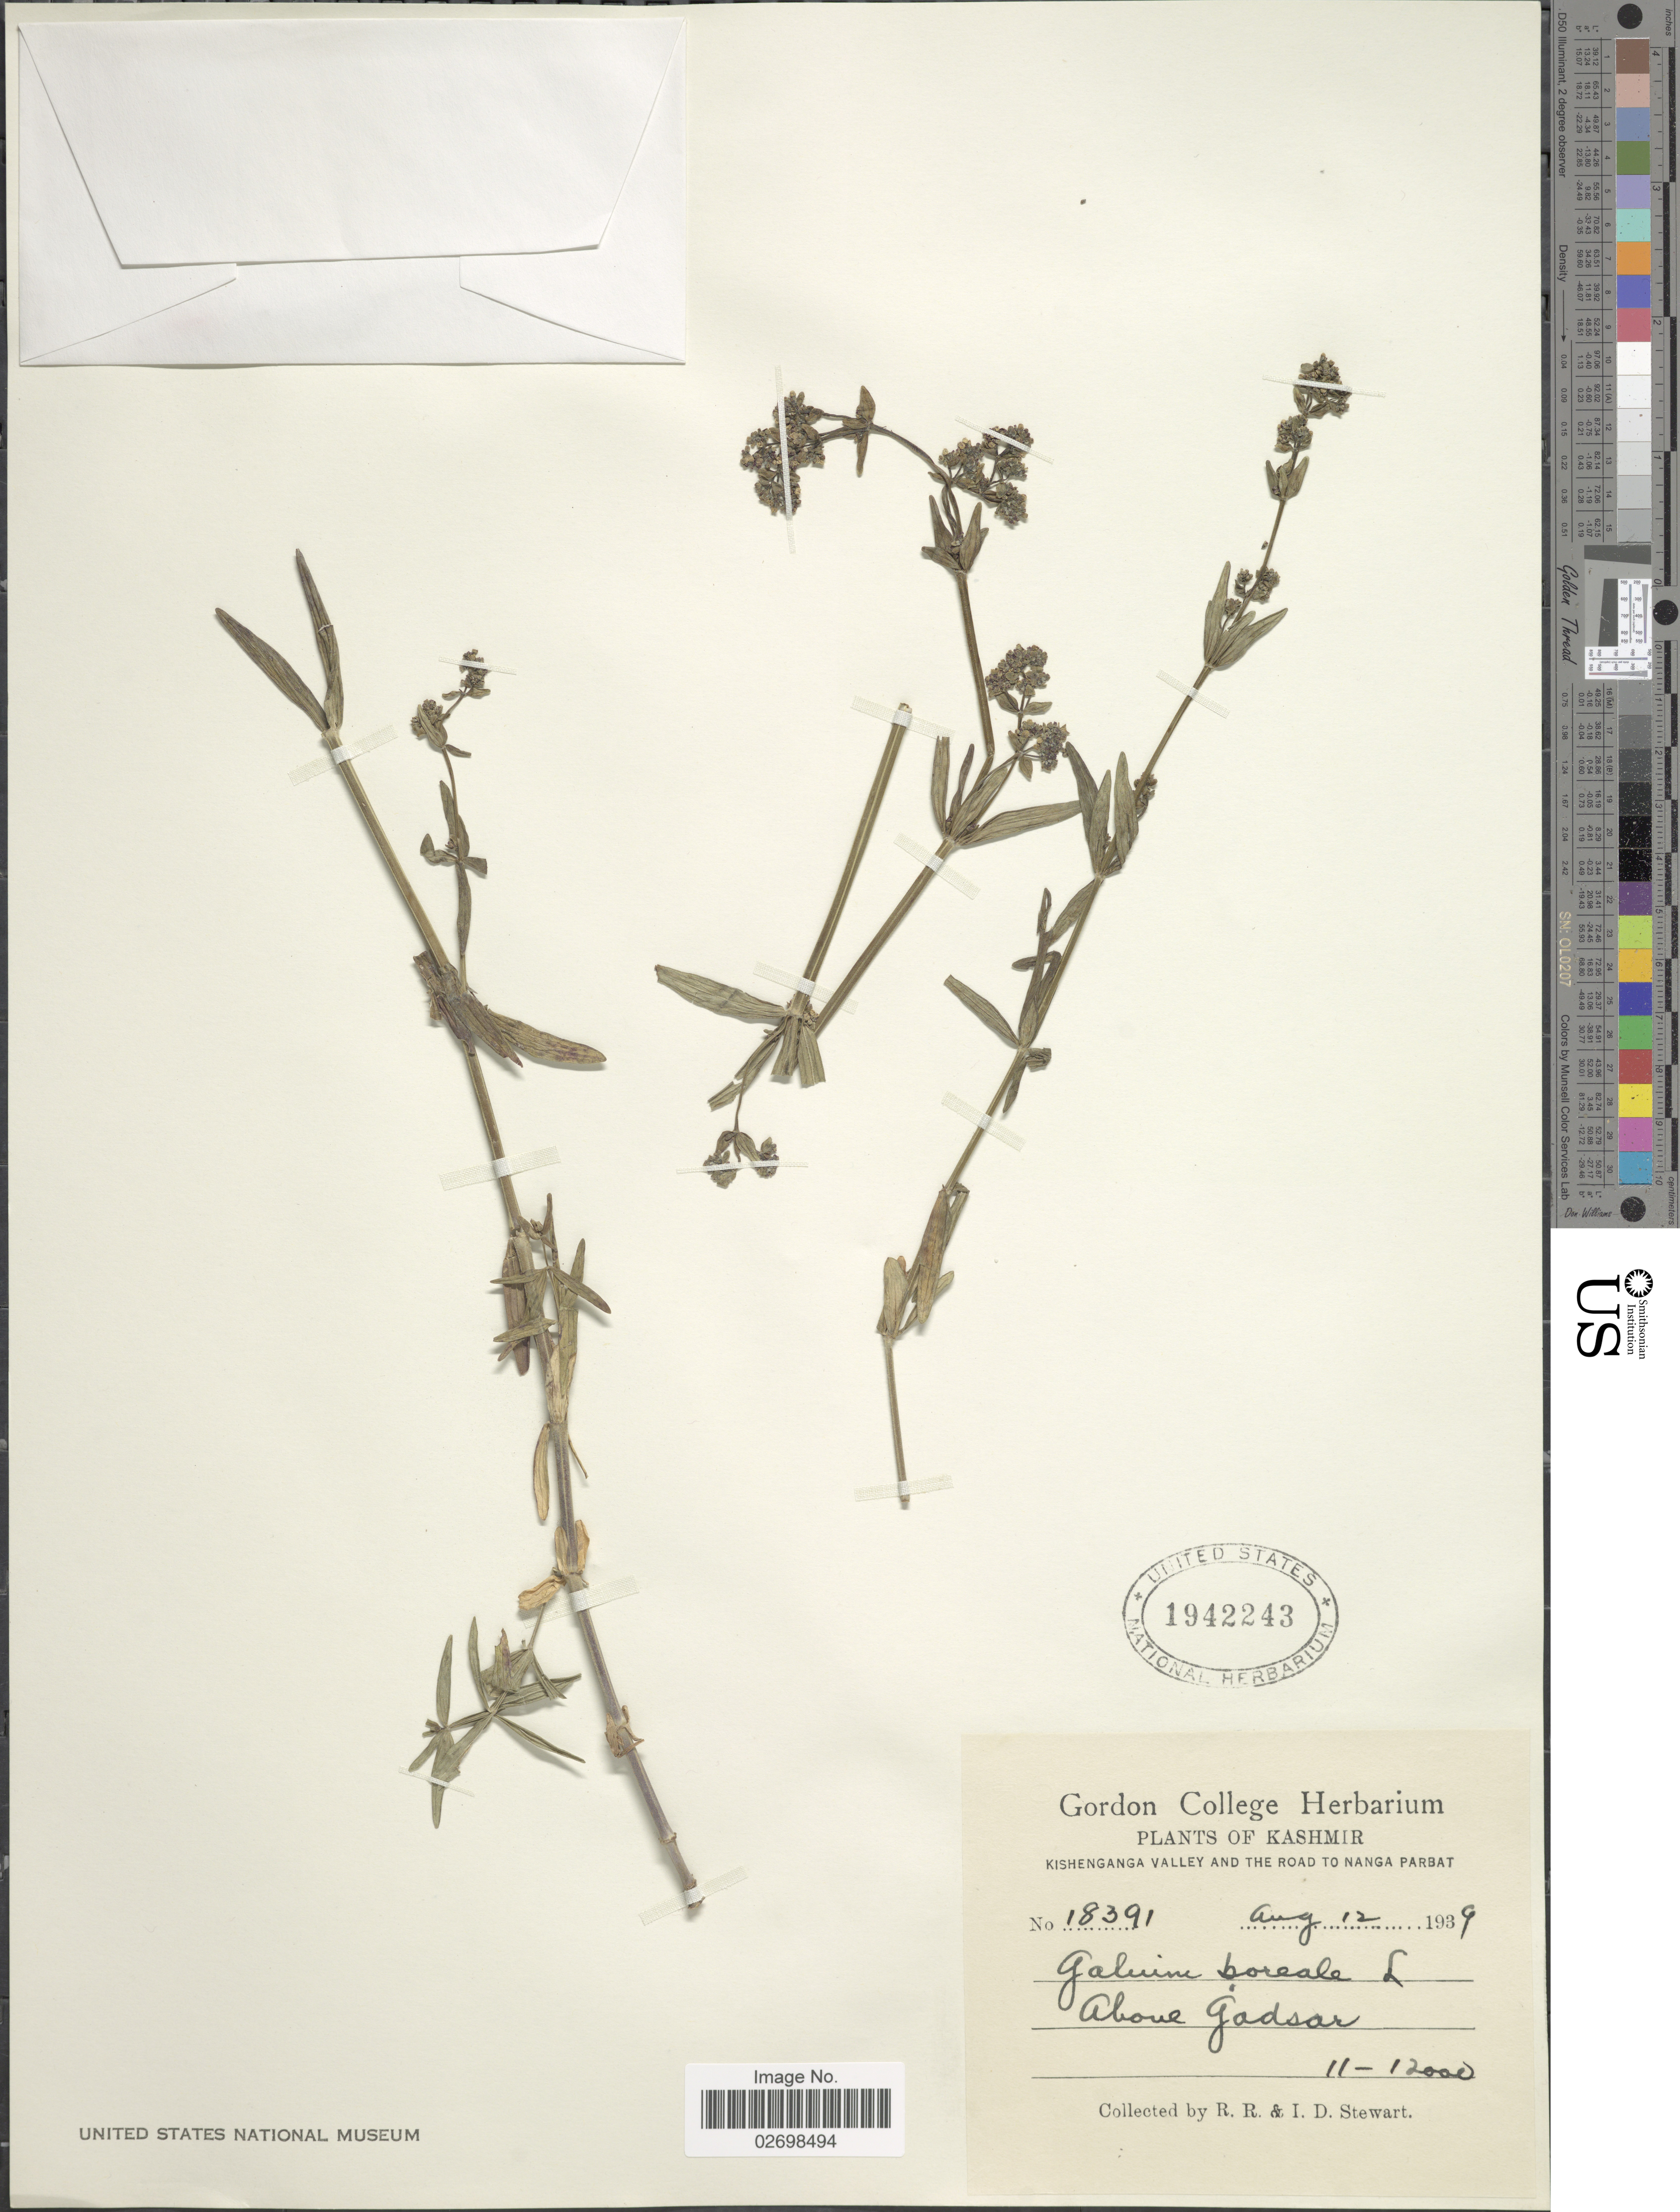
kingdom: Plantae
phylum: Tracheophyta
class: Magnoliopsida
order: Gentianales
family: Rubiaceae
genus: Galium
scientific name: Galium boreale L.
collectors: R. R. Stewart & I. Stewart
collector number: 18391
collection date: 1939-08-12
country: Pakistan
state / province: Gilgit-Baltistan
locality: Kashmir, Kishenganga Valley and the road to Nanga Parbat, above Gadsar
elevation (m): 3353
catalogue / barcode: US 1942243